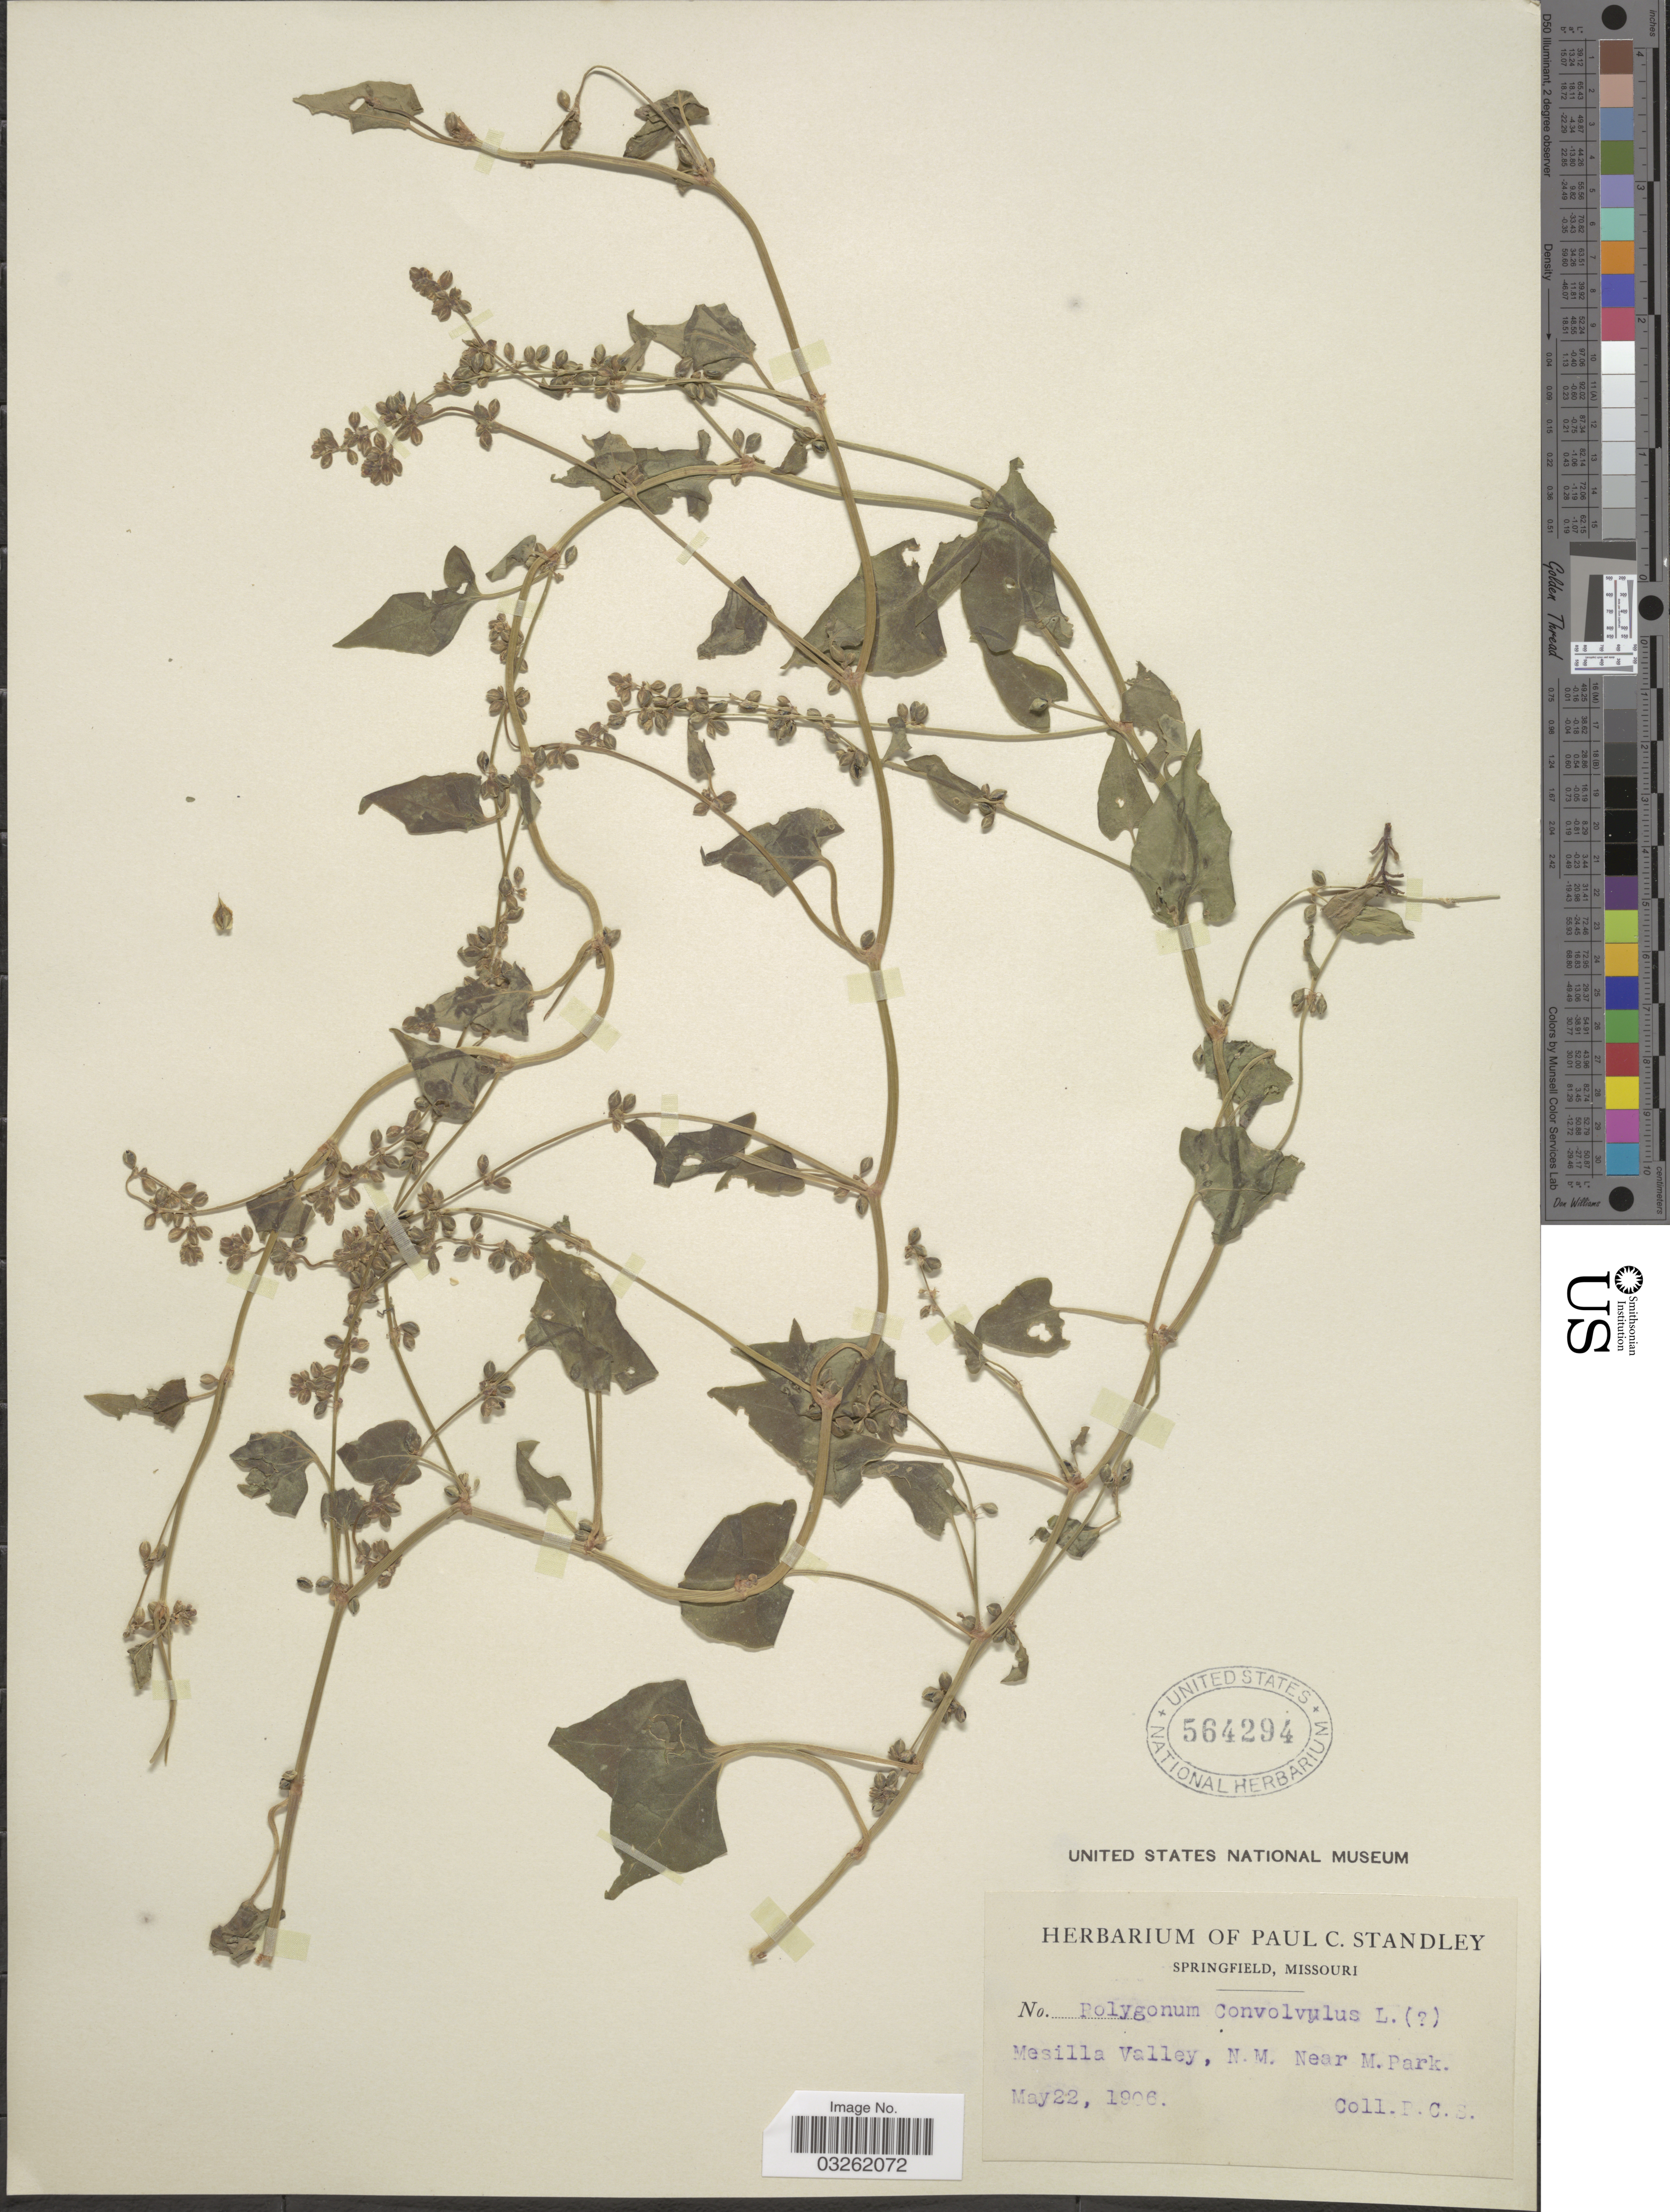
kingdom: Plantae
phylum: Tracheophyta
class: Magnoliopsida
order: Caryophyllales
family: Polygonaceae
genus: Fallopia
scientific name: Fallopia convolvulus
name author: (L.) Á. Löve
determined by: Strong, M. T., (US), Smithsonian Institution - National Museum of Natural History (UNITED STATES)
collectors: P. C. Standley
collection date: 1906-05-22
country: United States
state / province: New Mexico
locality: Mesilla Valley, N. M. near M. Park.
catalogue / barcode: US 564294